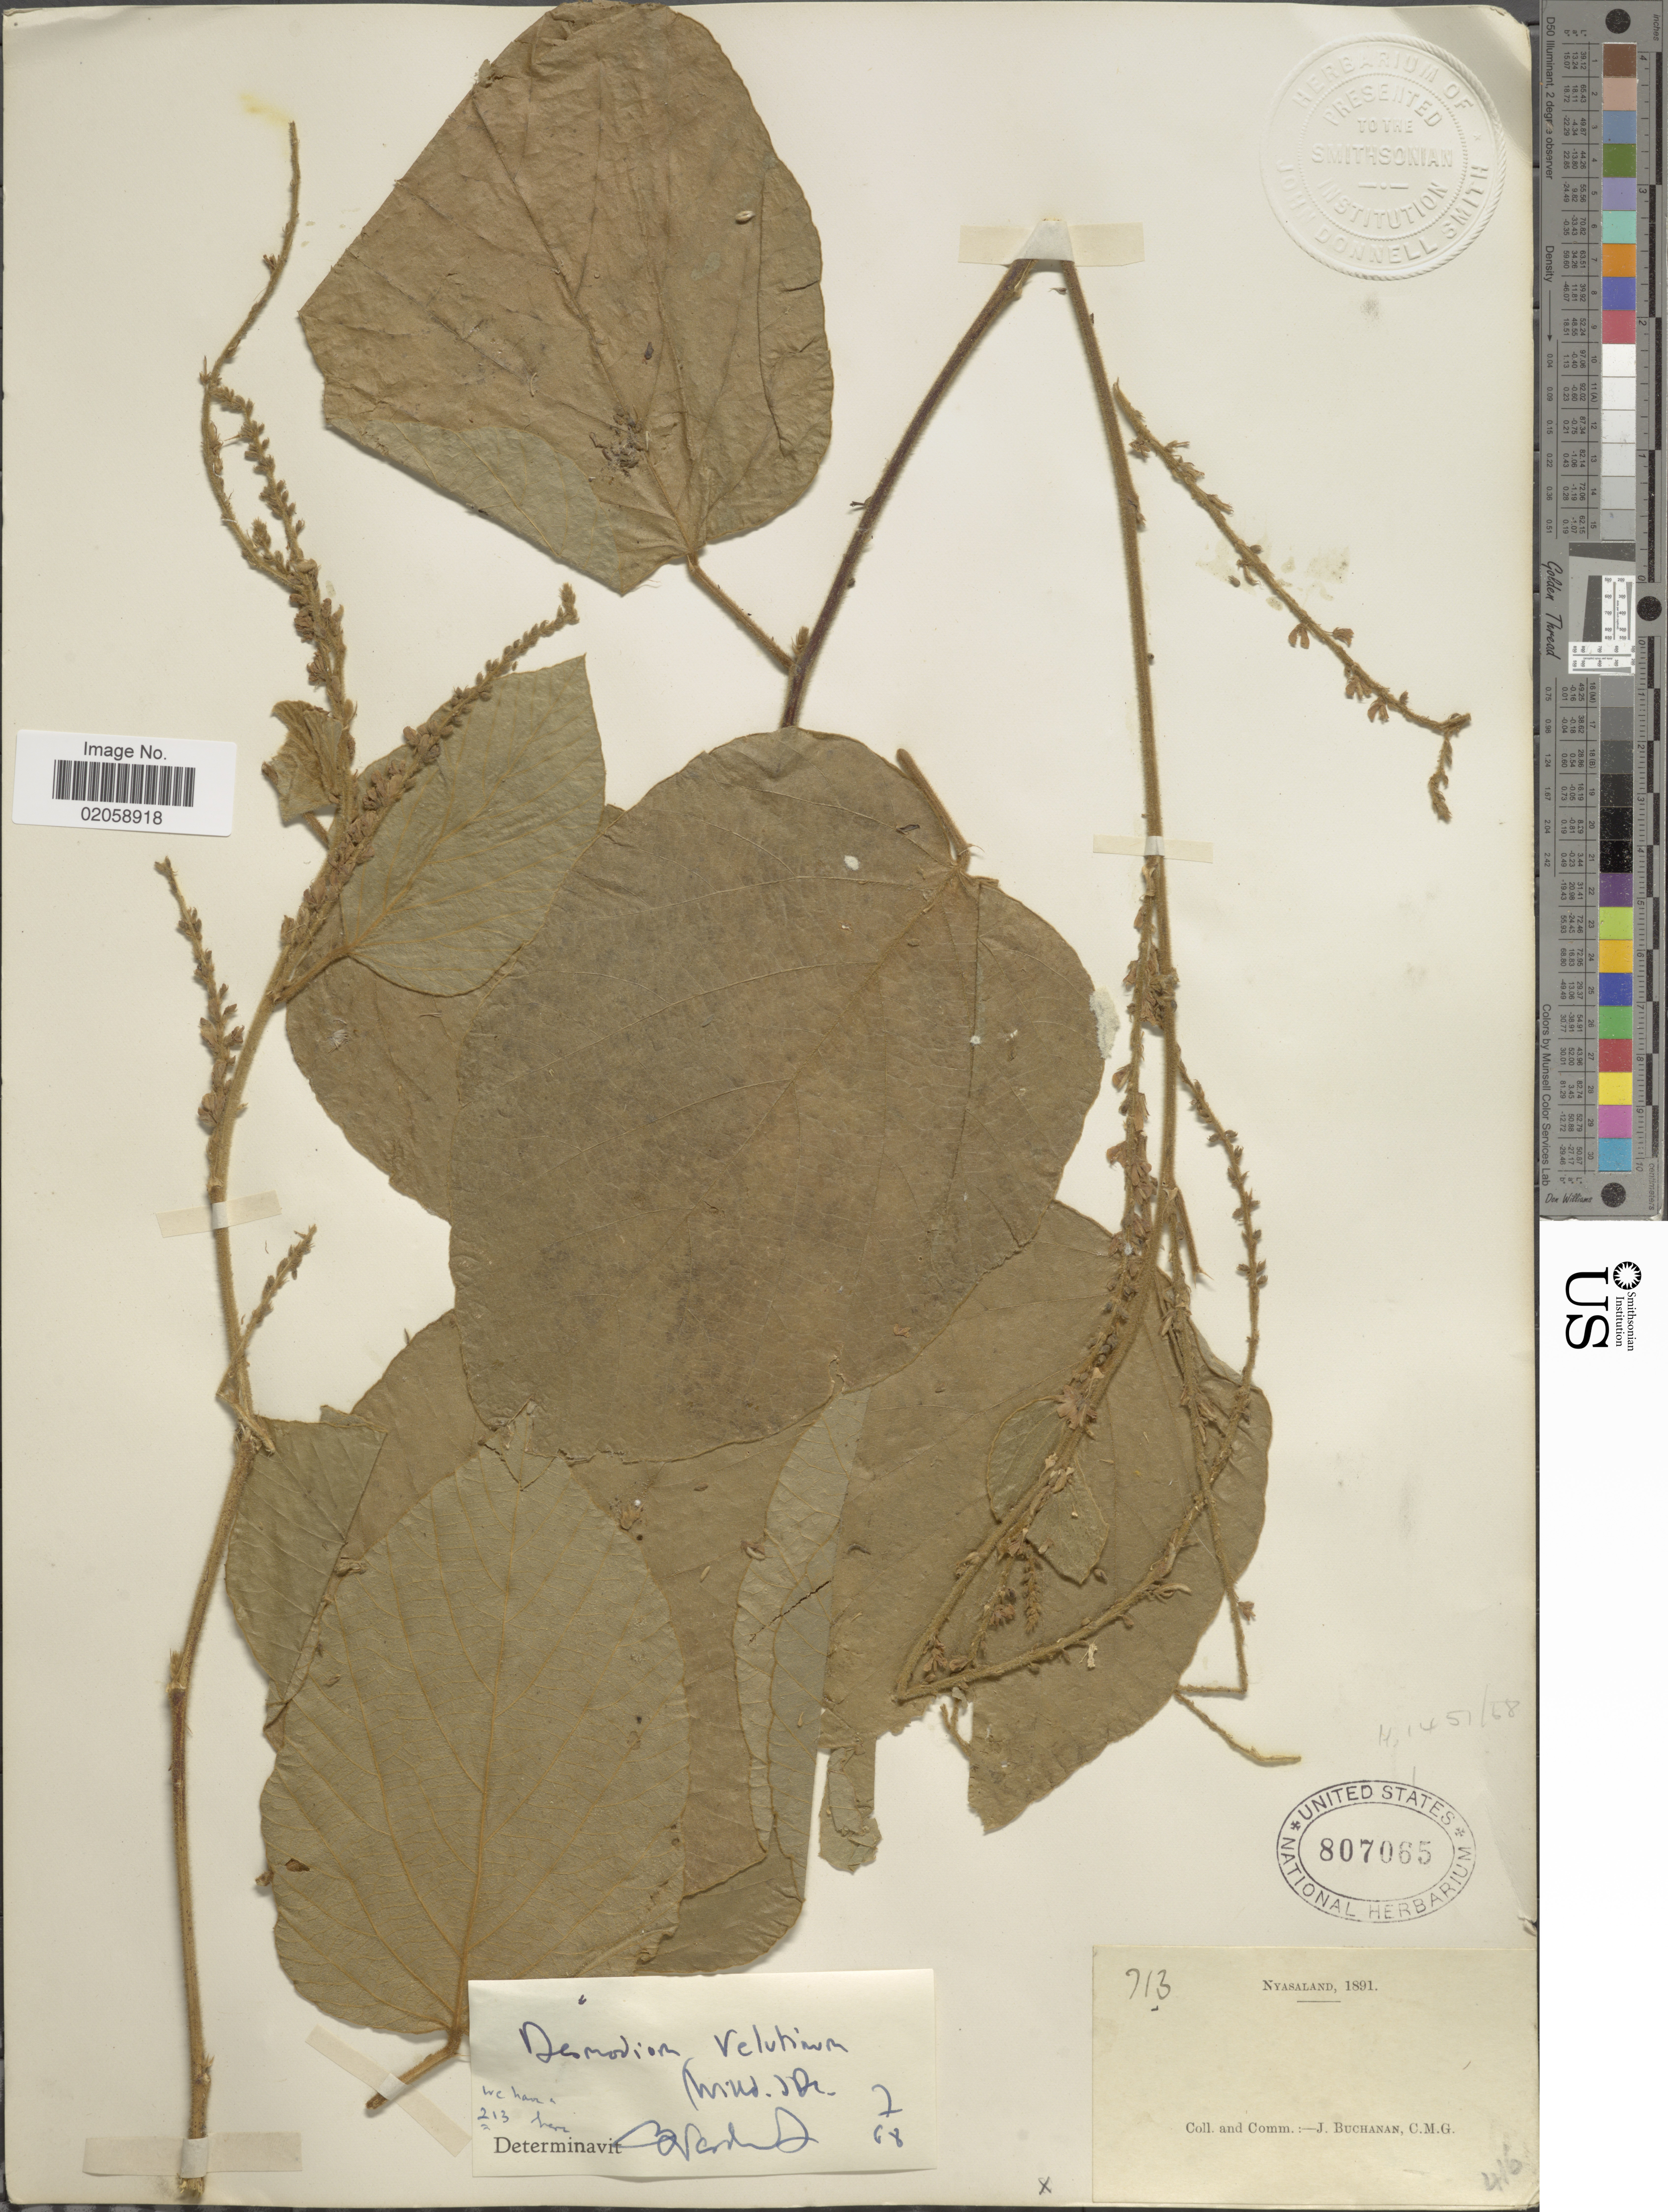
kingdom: Plantae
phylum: Tracheophyta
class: Magnoliopsida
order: Fabales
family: Fabaceae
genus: Polhillides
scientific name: Polhillides velutina subsp. velutina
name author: (Willd.) H. Ohashi & K. Ohashi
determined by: Strong, Mark T., (BOT), Smithsonian Institution - National Museum of Natural History (UNITED STATES)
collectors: J. Buchanan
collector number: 713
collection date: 1891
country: Malawi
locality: Nyasaland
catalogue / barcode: US 807065